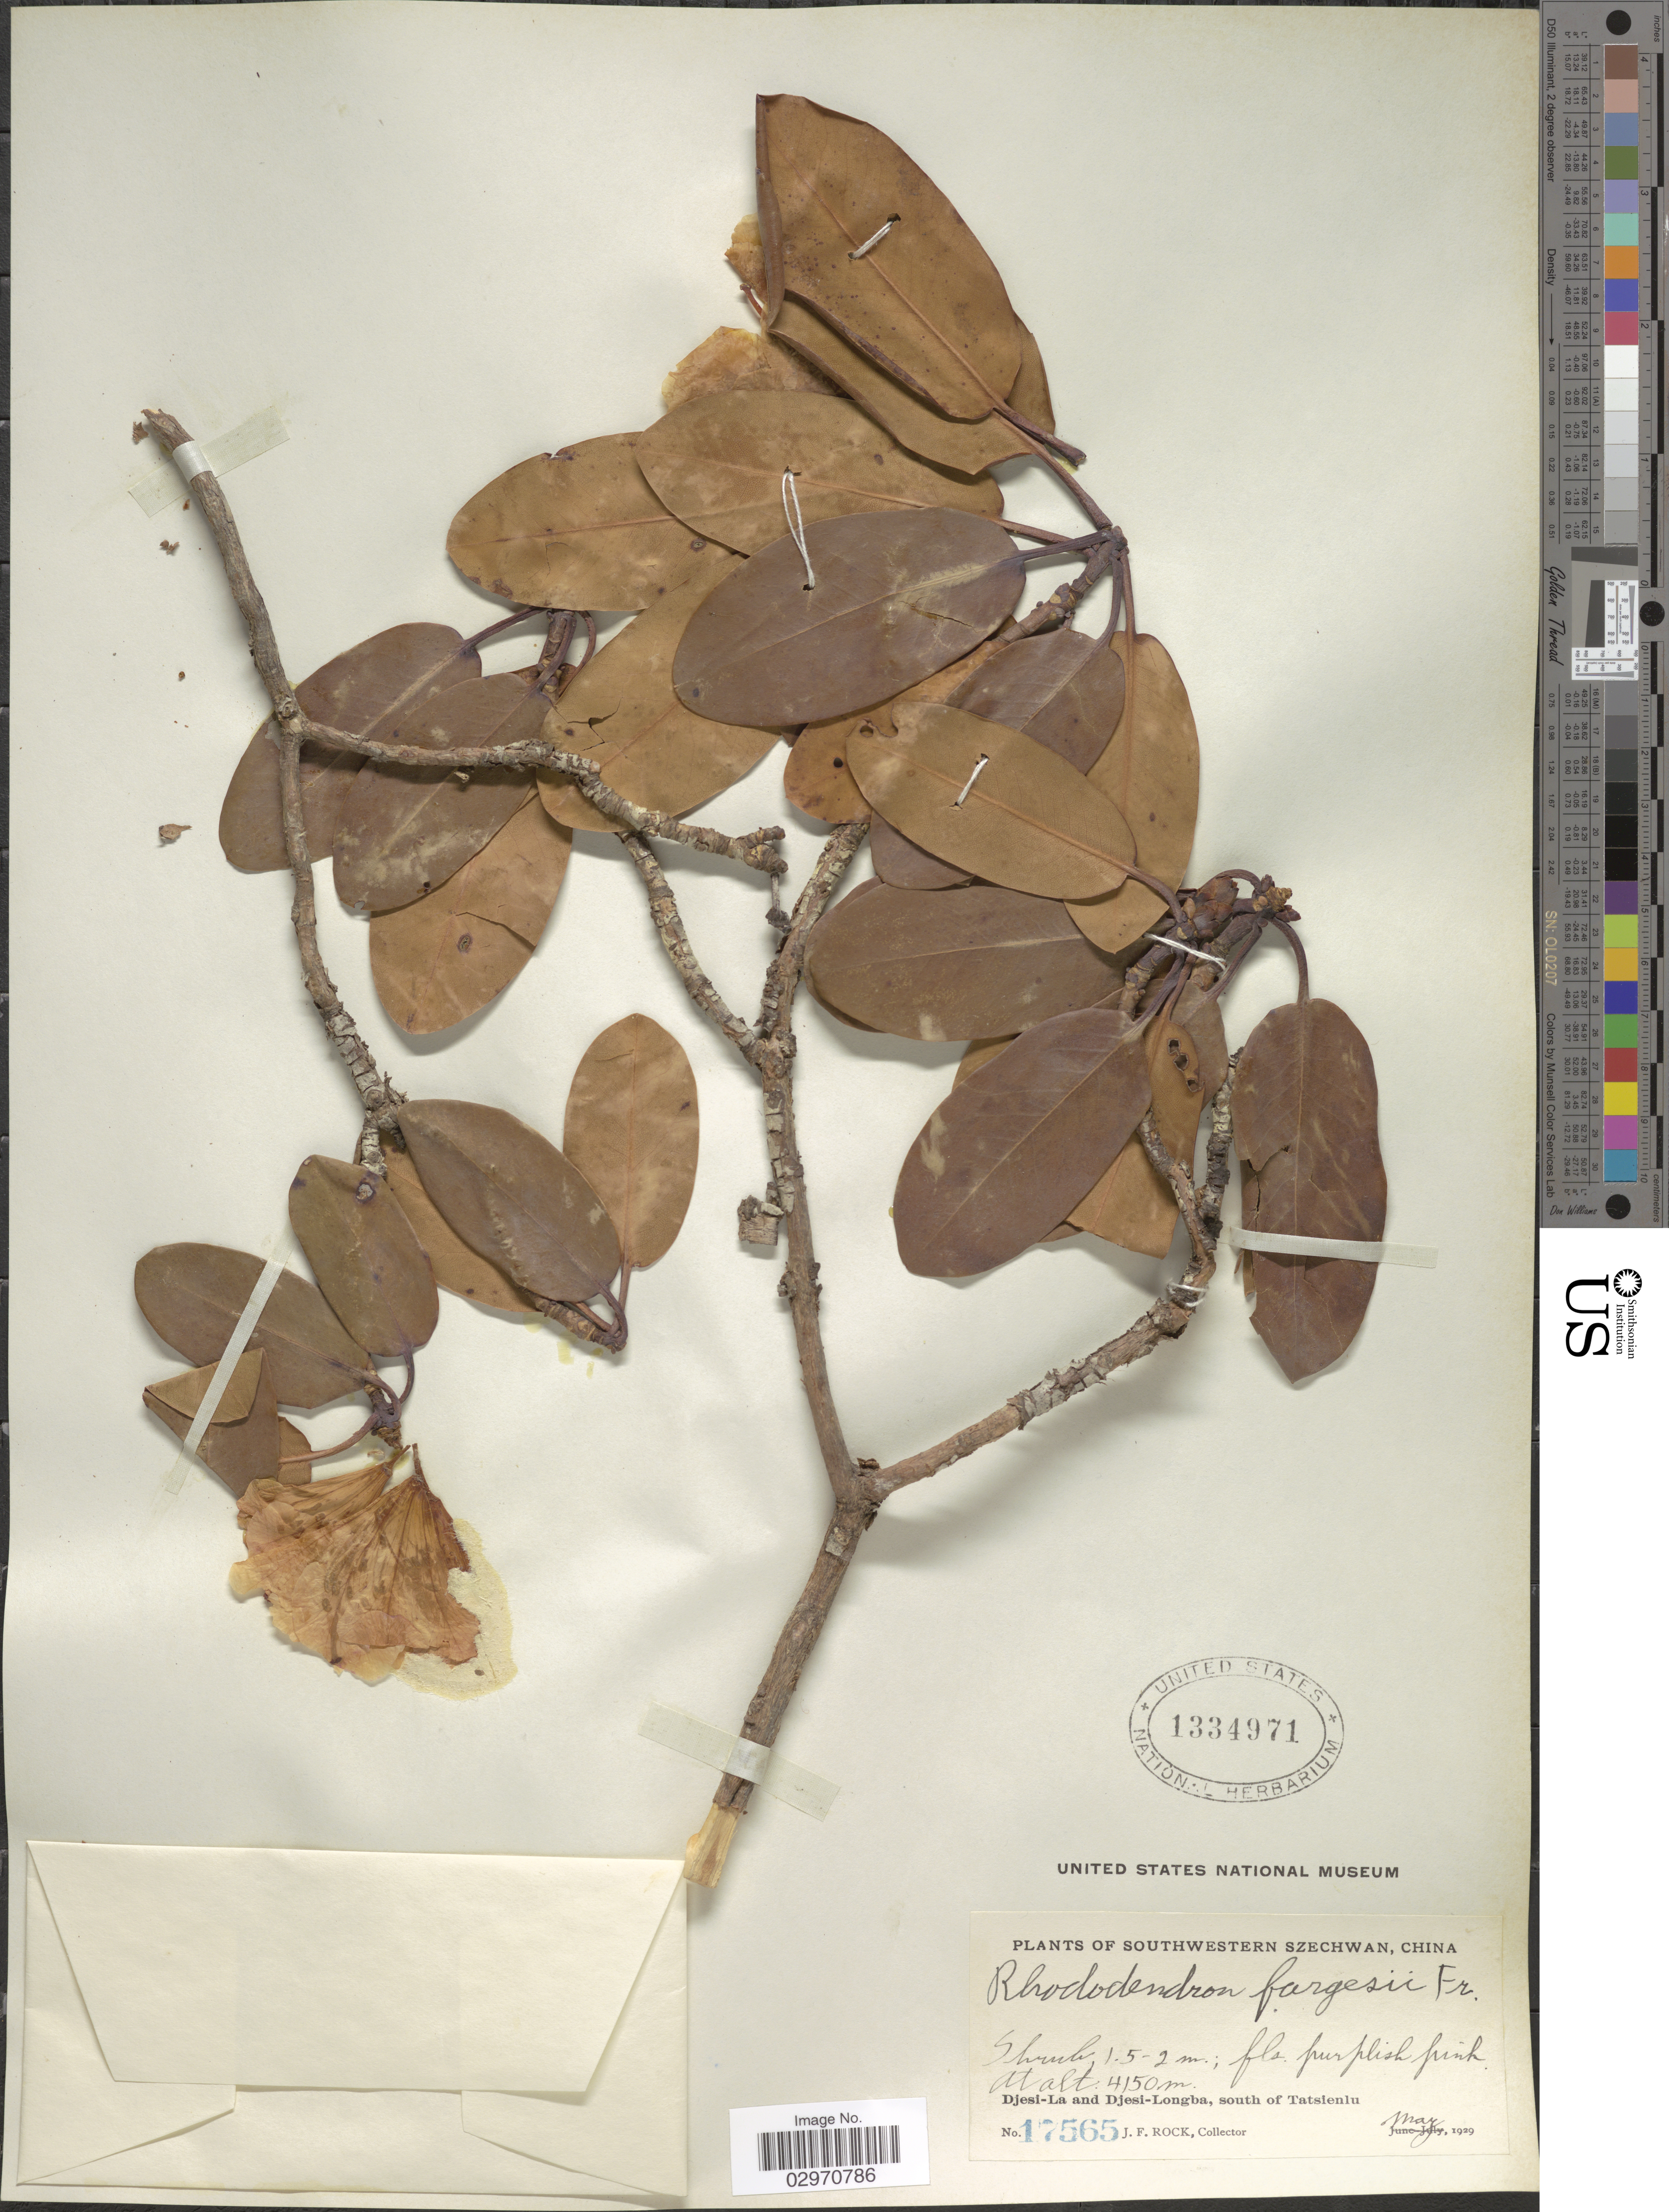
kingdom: Plantae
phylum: Tracheophyta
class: Magnoliopsida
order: Ericales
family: Ericaceae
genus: Rhododendron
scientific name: Rhododendron fargesii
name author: Franch.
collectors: J. Rock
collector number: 17565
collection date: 1929-05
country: China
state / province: Sichuan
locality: Southwestern Szechwan, Djesi-La and Djesi-Longba, south of Tatsienlu.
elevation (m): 4150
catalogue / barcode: US 1334971